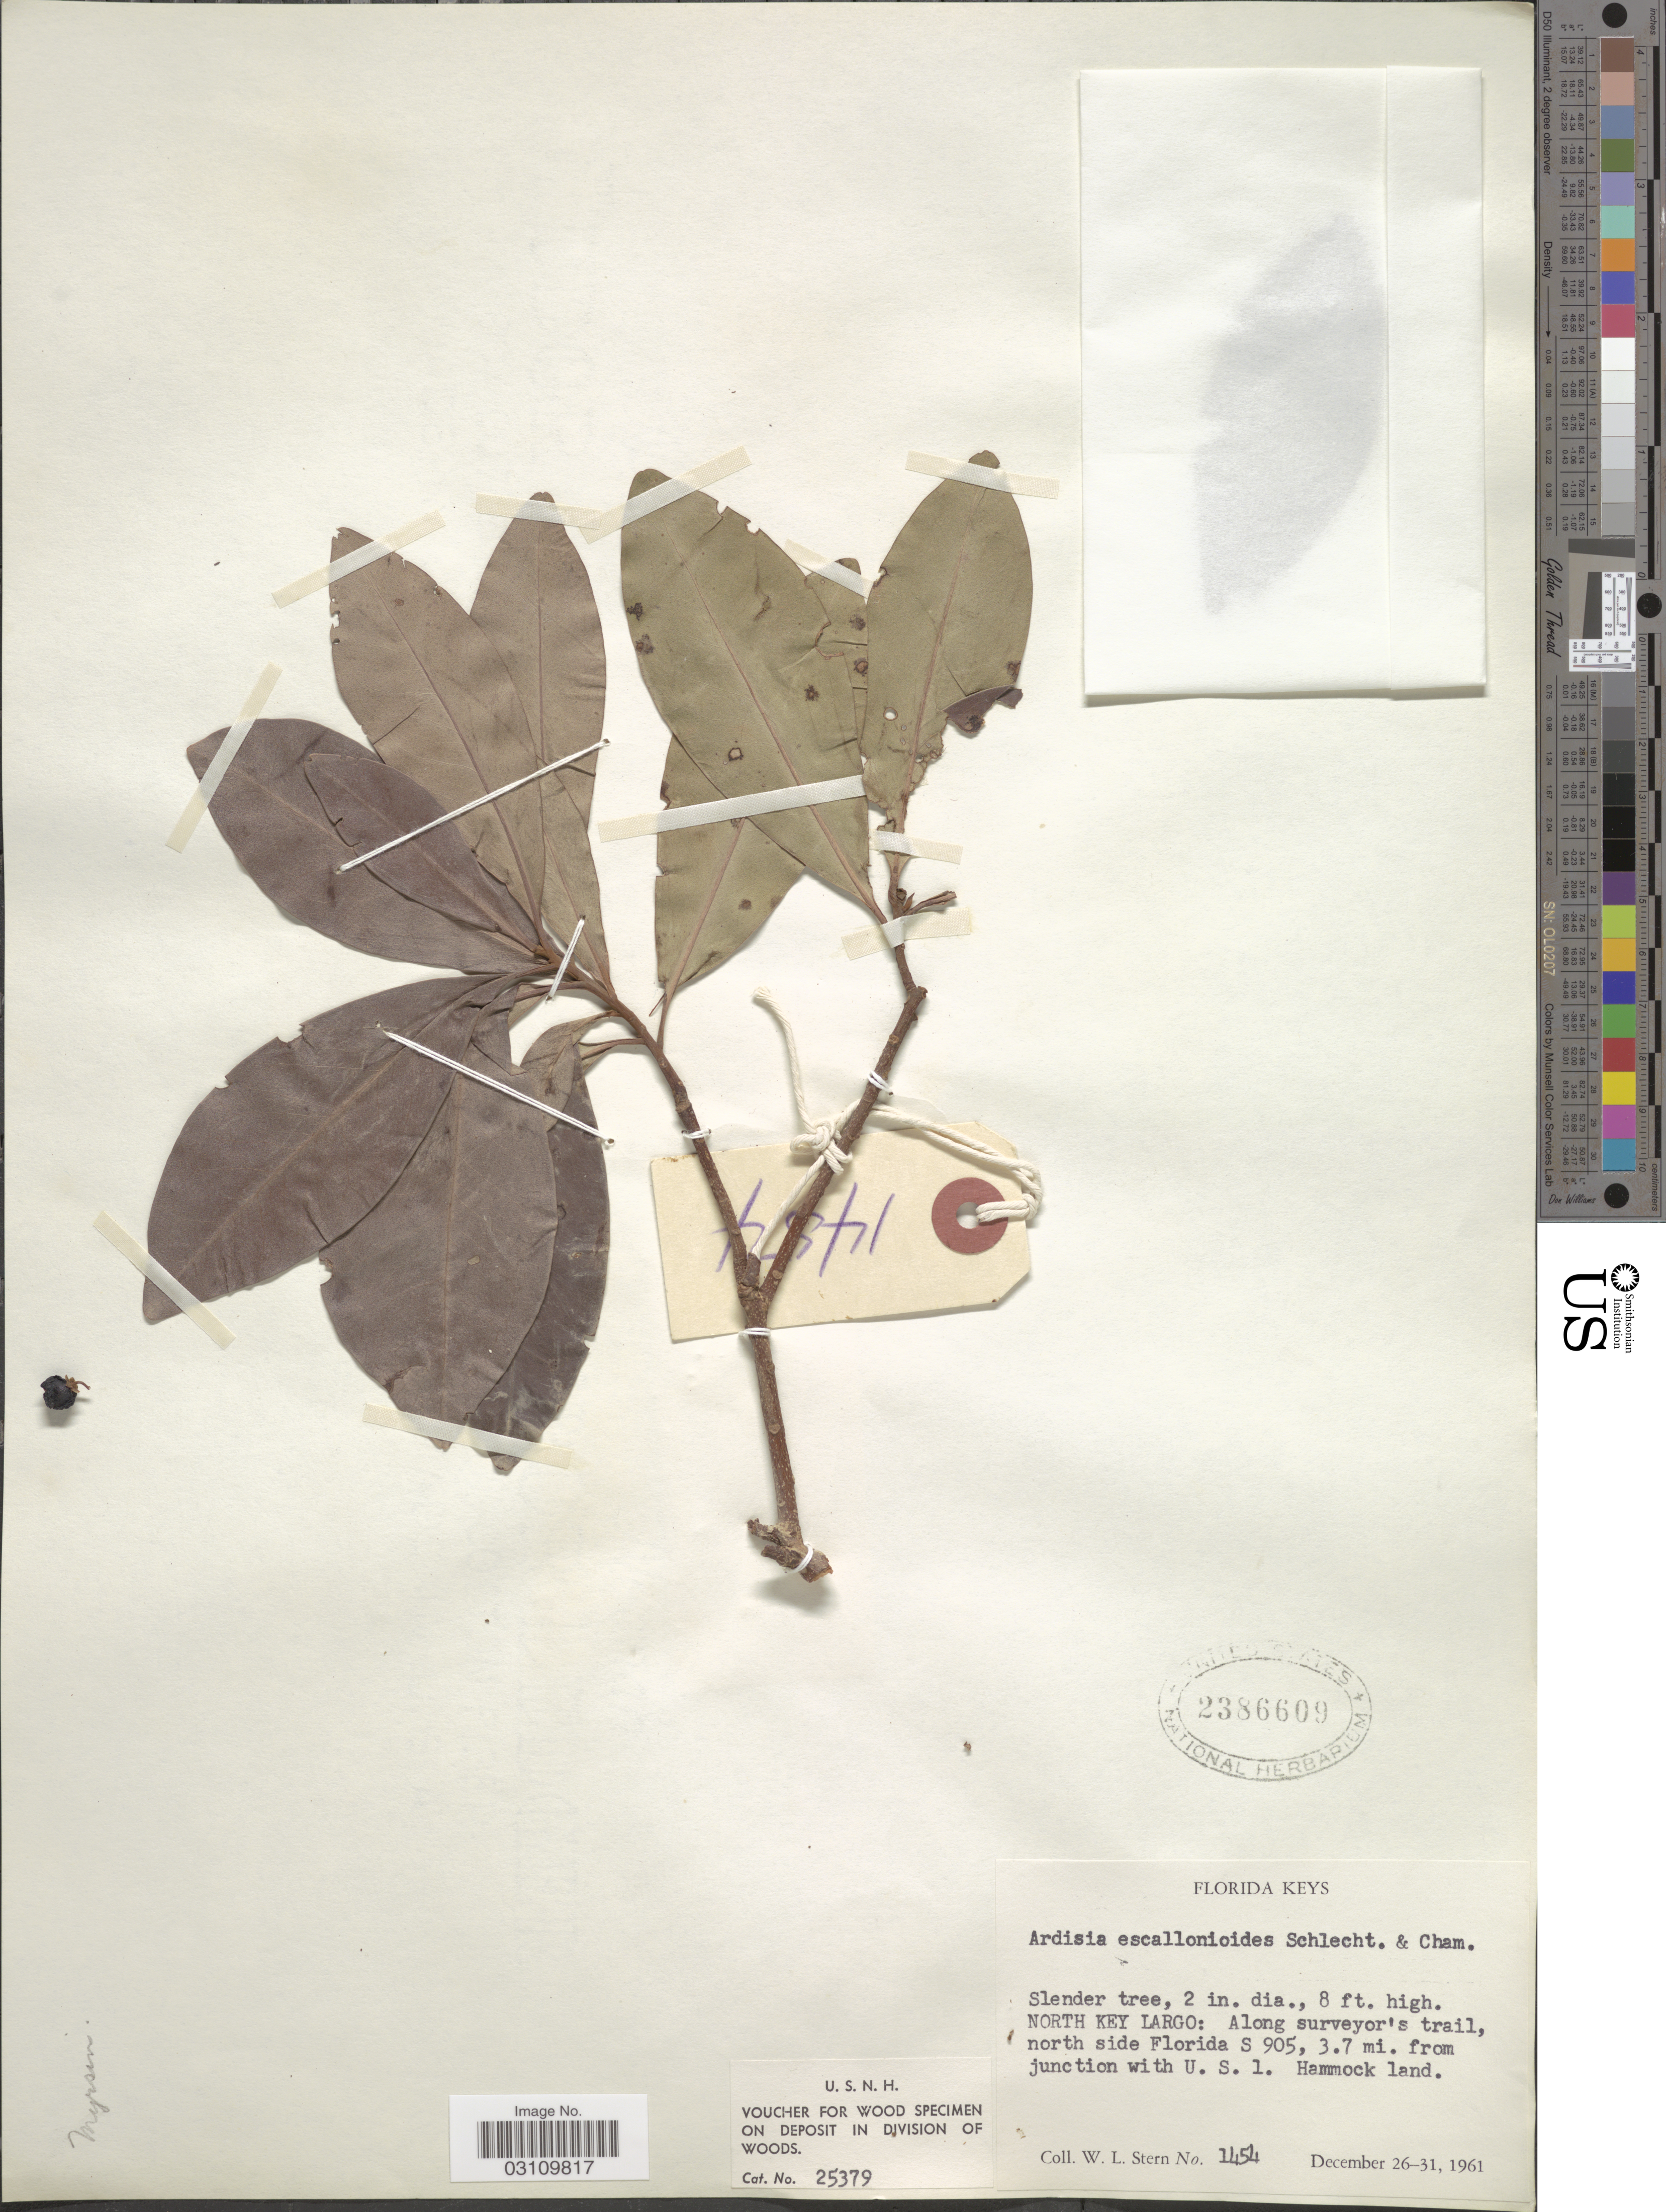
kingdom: Plantae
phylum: Tracheophyta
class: Magnoliopsida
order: Ericales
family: Primulaceae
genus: Ardisia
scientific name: Ardisia escallonioides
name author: Schltdl. & Cham.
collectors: W. L. Stern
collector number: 1454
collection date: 1961-12-26/1961-12-31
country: United States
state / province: Florida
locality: Florida Keys, North Key Largo: Along surveyor's trail, north side Florida S 905, 3.7 mi. from junction with U.S. 1. Hammock land.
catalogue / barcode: US 2386609